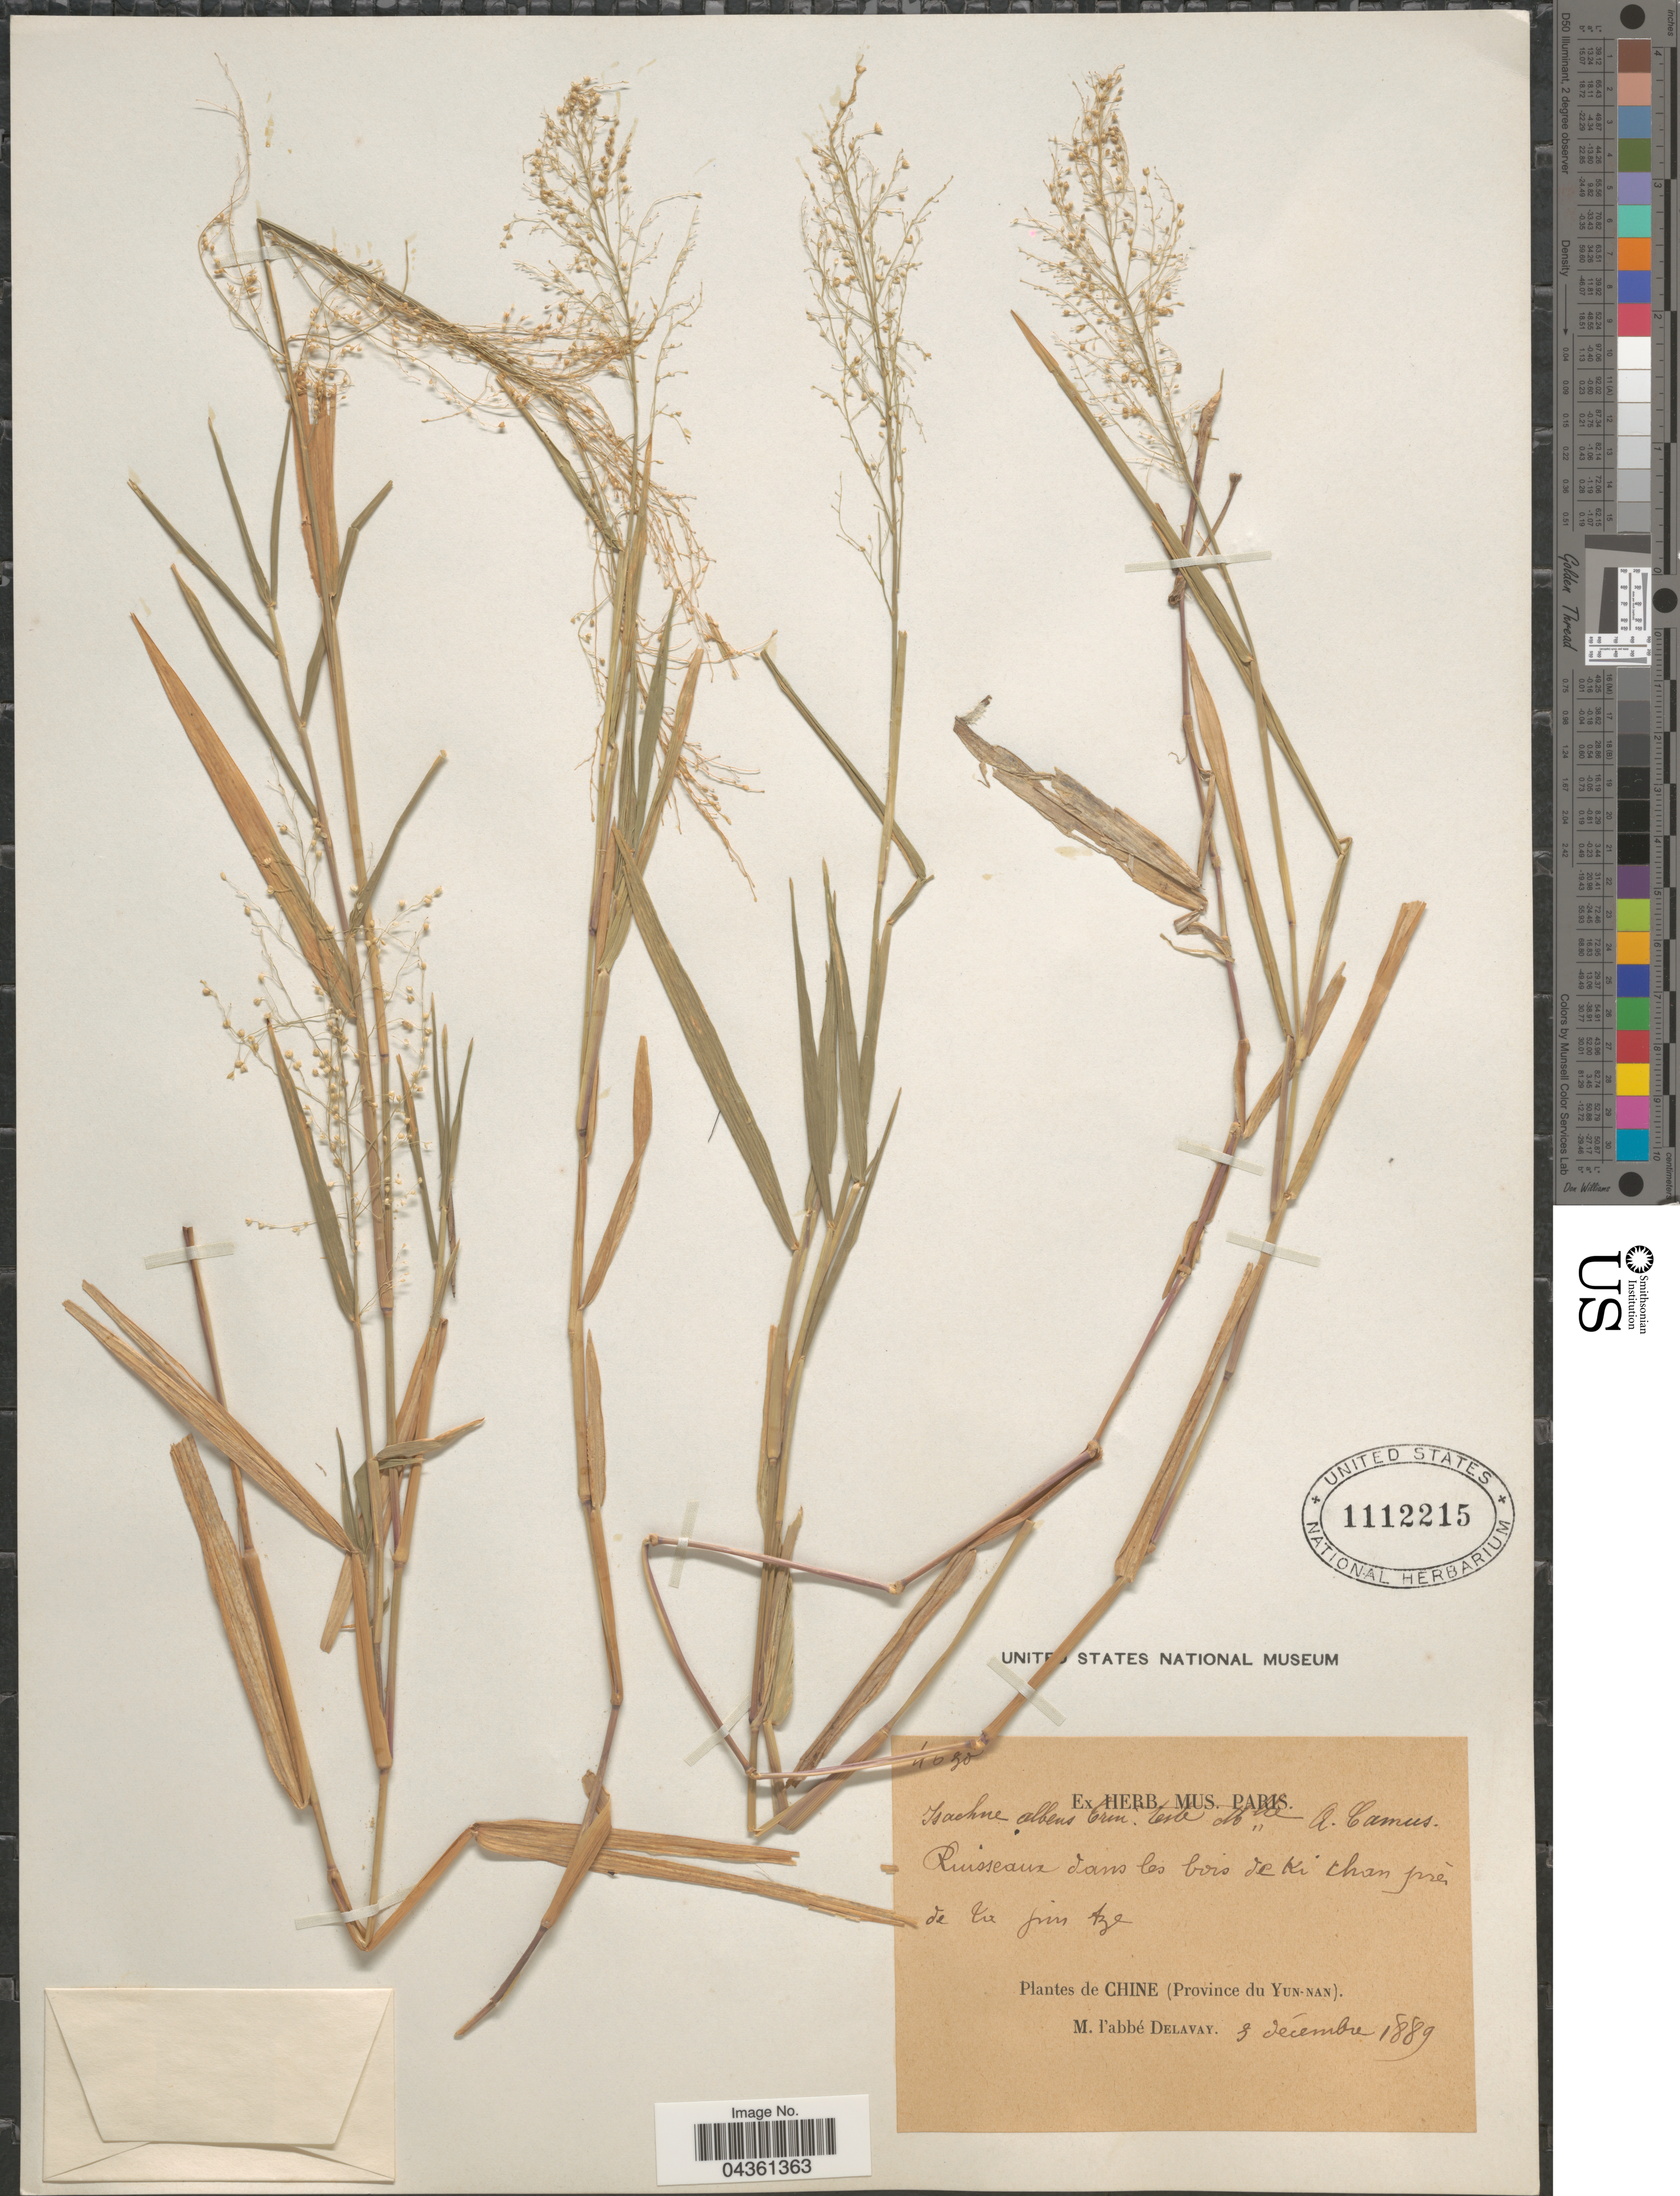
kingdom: Plantae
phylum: Tracheophyta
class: Liliopsida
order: Poales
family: Poaceae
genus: Isachne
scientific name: Isachne albens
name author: Trin.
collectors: P. Delavay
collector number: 4030*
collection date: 1889-12-03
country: China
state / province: Yunnan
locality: Ruisseaux dans les bois de Ki Chan près de Ta pin tze.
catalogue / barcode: US 1112215